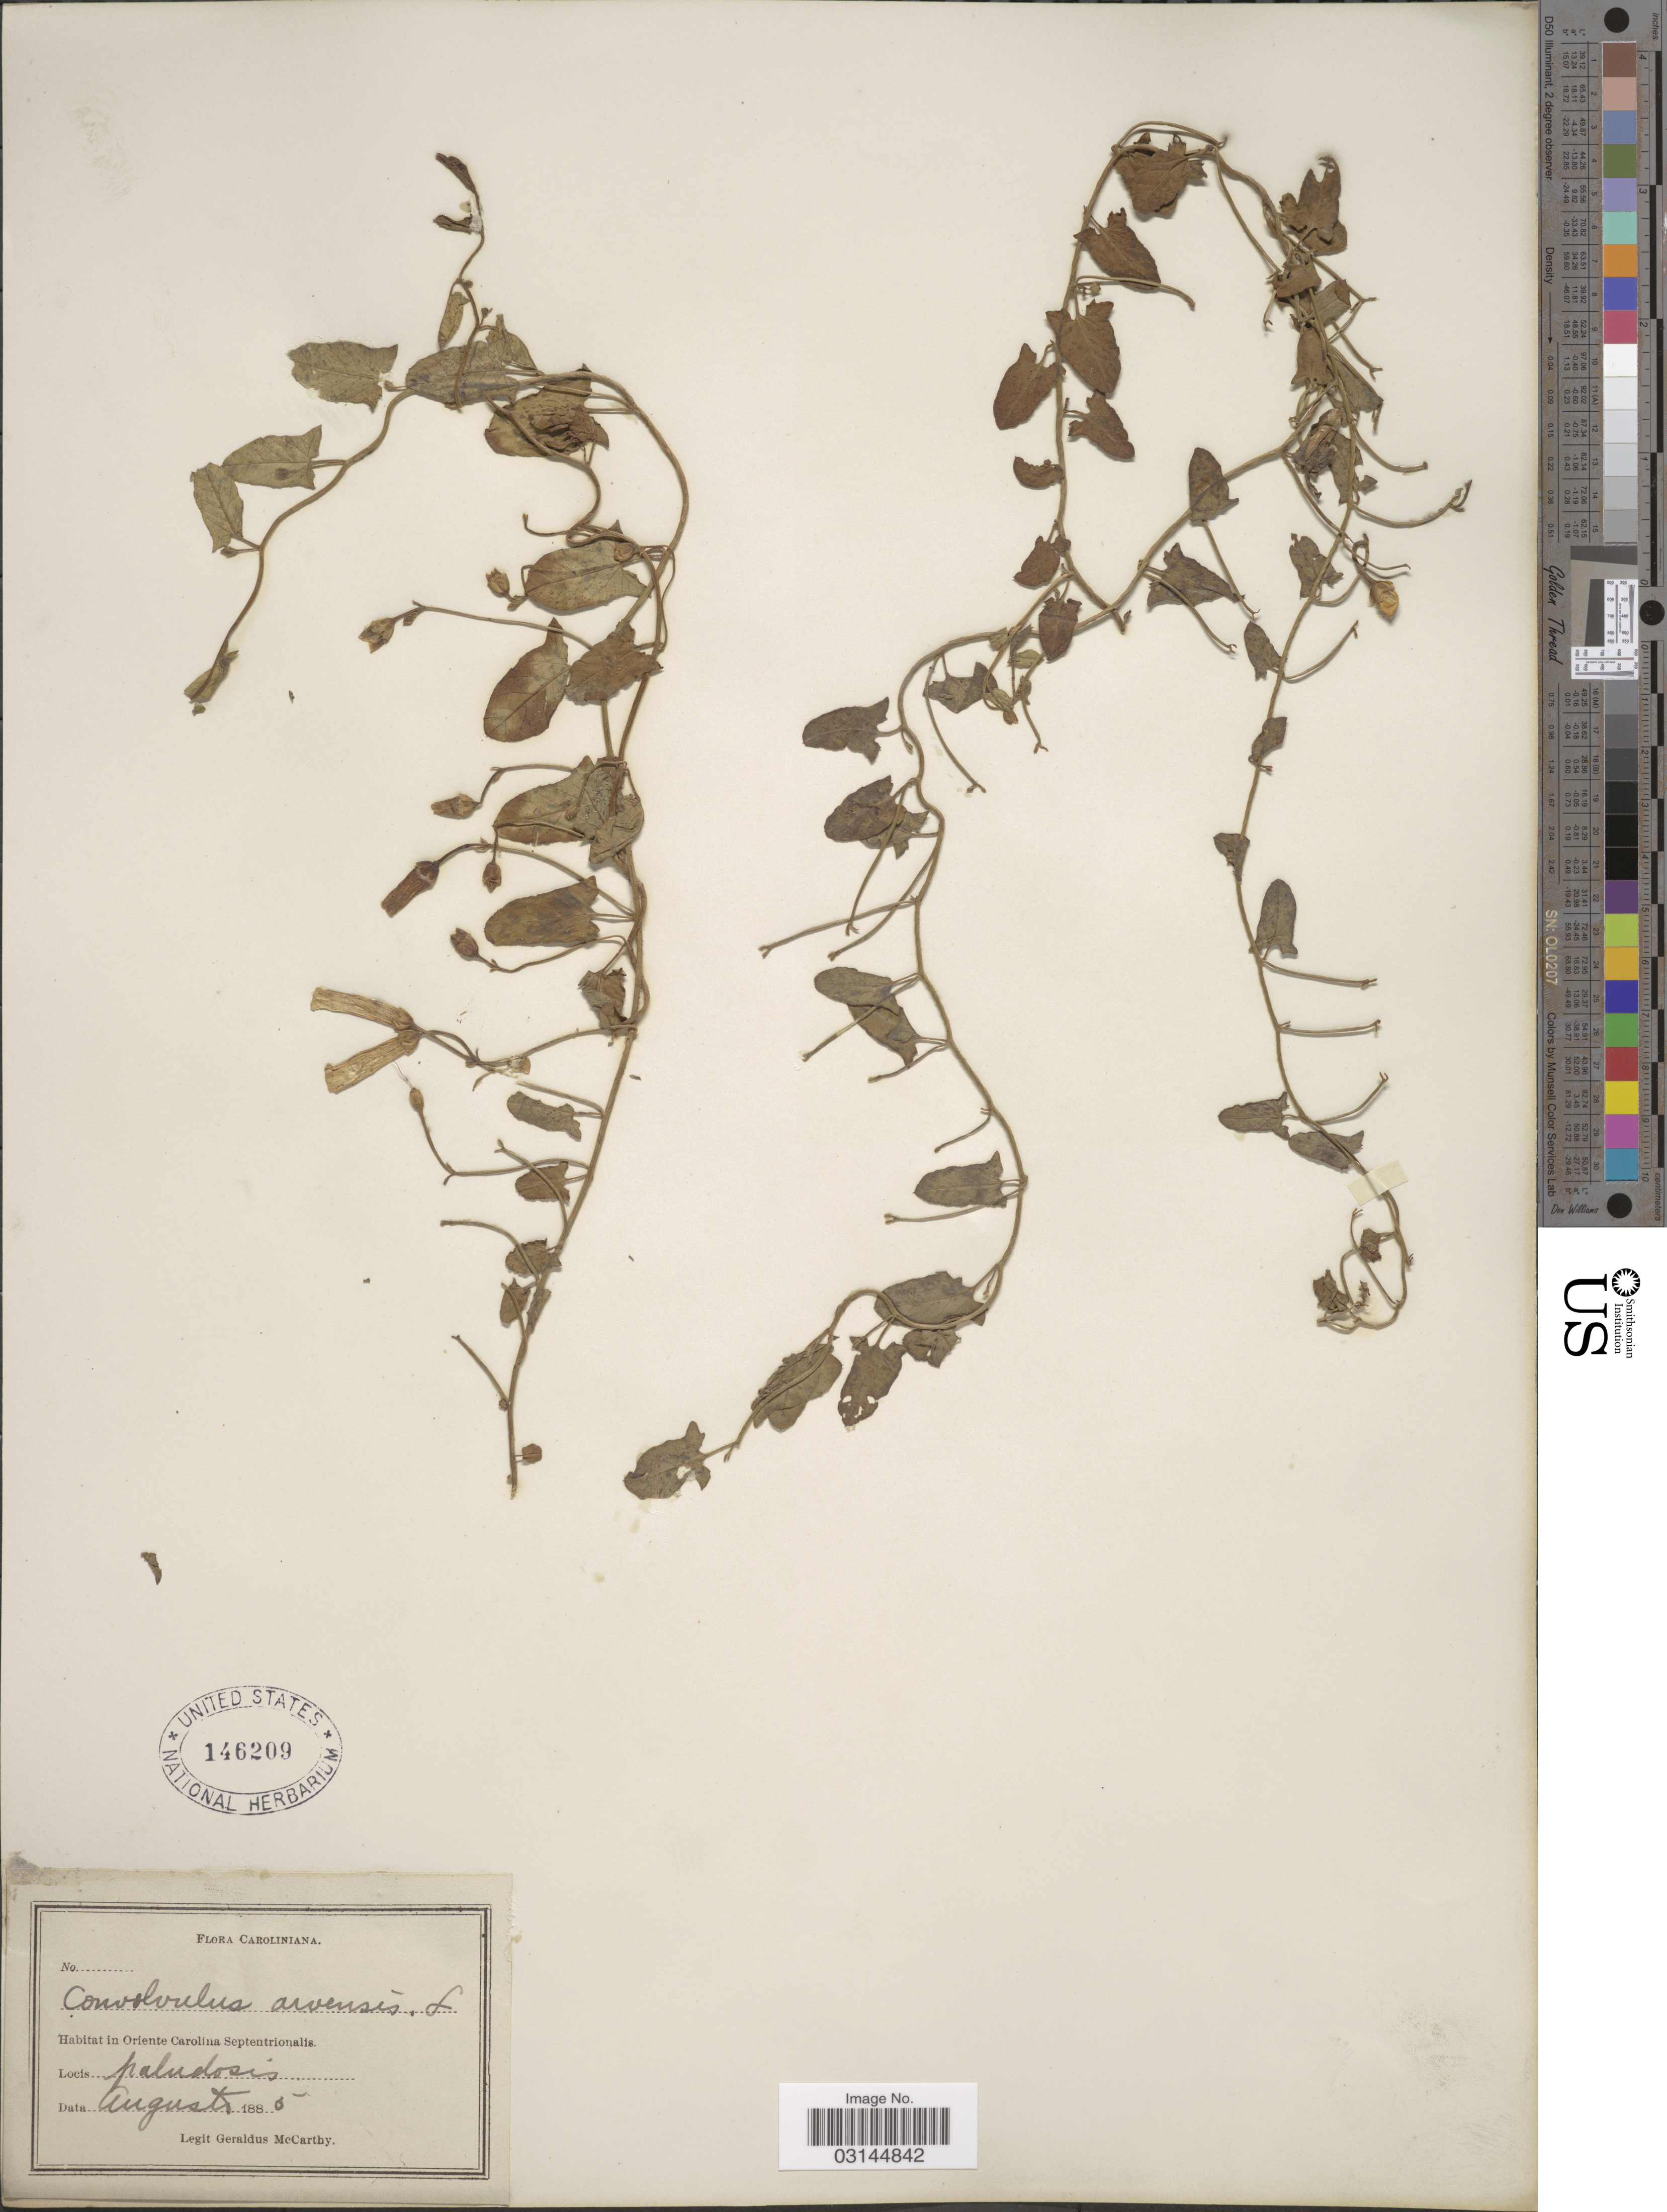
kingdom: Plantae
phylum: Tracheophyta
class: Magnoliopsida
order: Solanales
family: Convolvulaceae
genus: Convolvulus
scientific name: Convolvulus arvensis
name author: L.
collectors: M. McCarthy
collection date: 1885-08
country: United States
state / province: North Carolina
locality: Carloniana, in Oriente Carolina Septentrionalis.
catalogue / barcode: US 146209